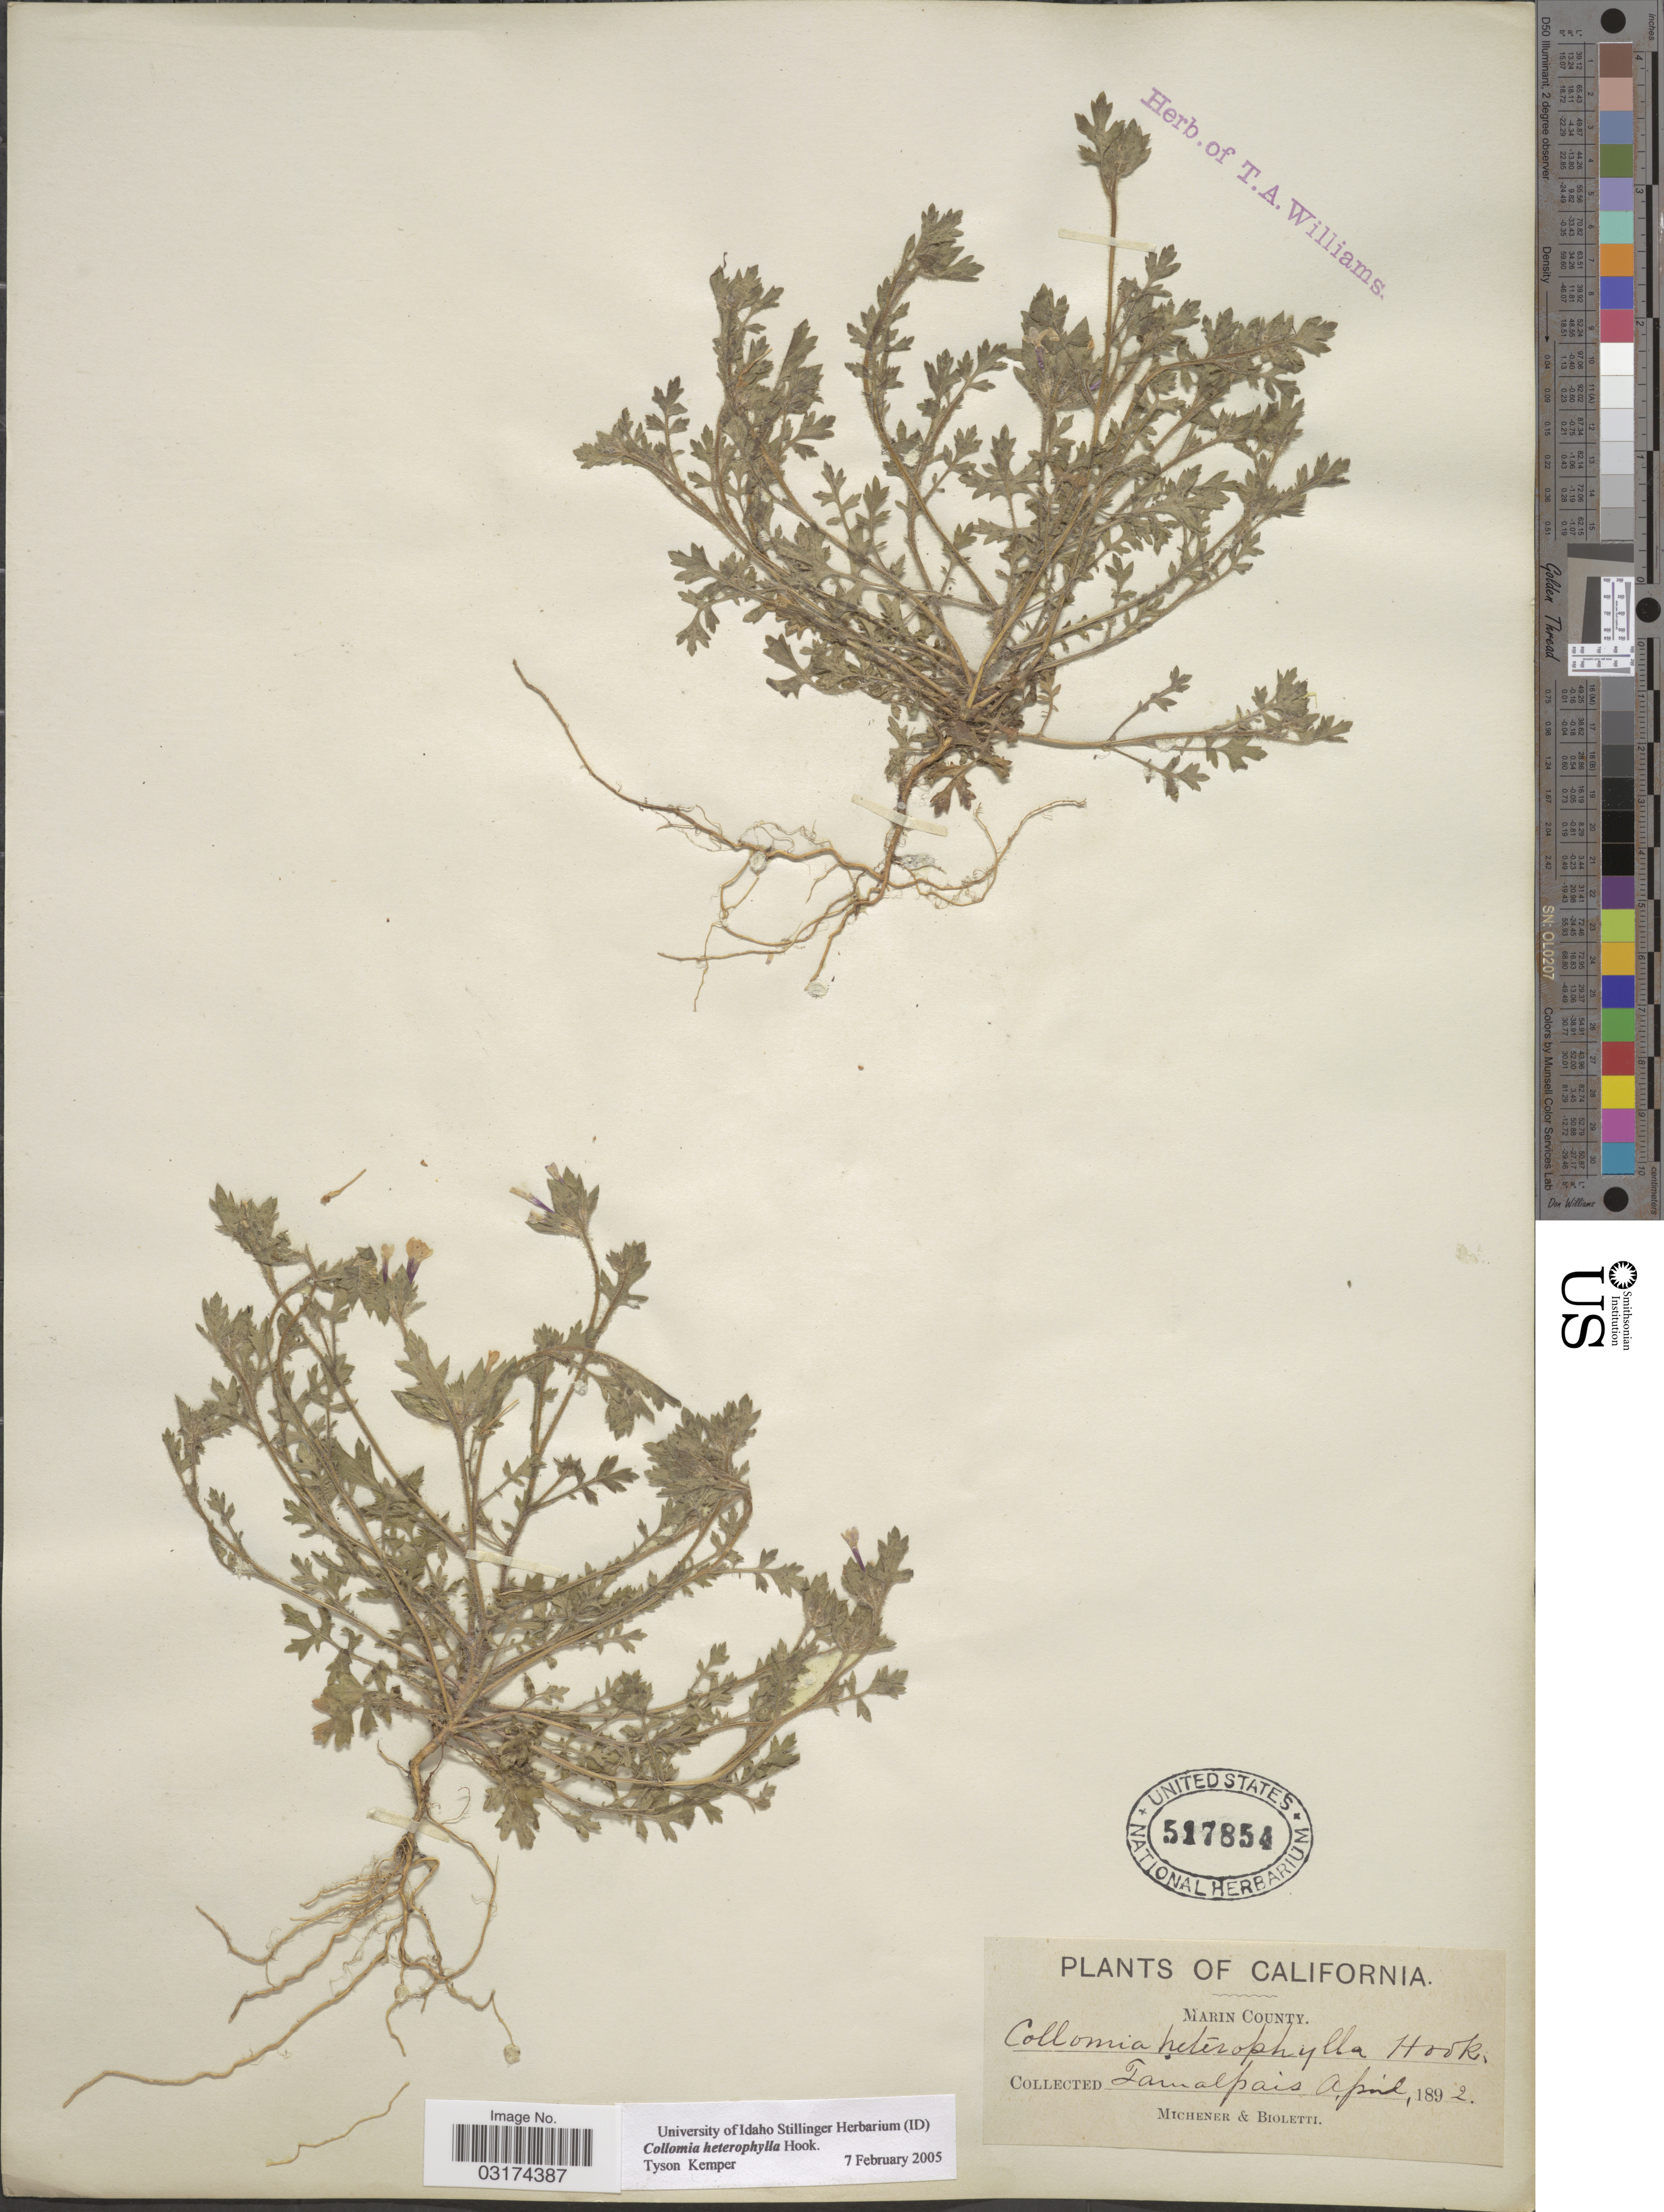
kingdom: Plantae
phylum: Tracheophyta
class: Magnoliopsida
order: Ericales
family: Polemoniaceae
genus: Collomia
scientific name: Collomia heterophylla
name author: Hook.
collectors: -. Michener & -- Bioletti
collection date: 1892-04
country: United States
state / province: California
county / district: Marin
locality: Marin County. Tamalpais.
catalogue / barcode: US 517854